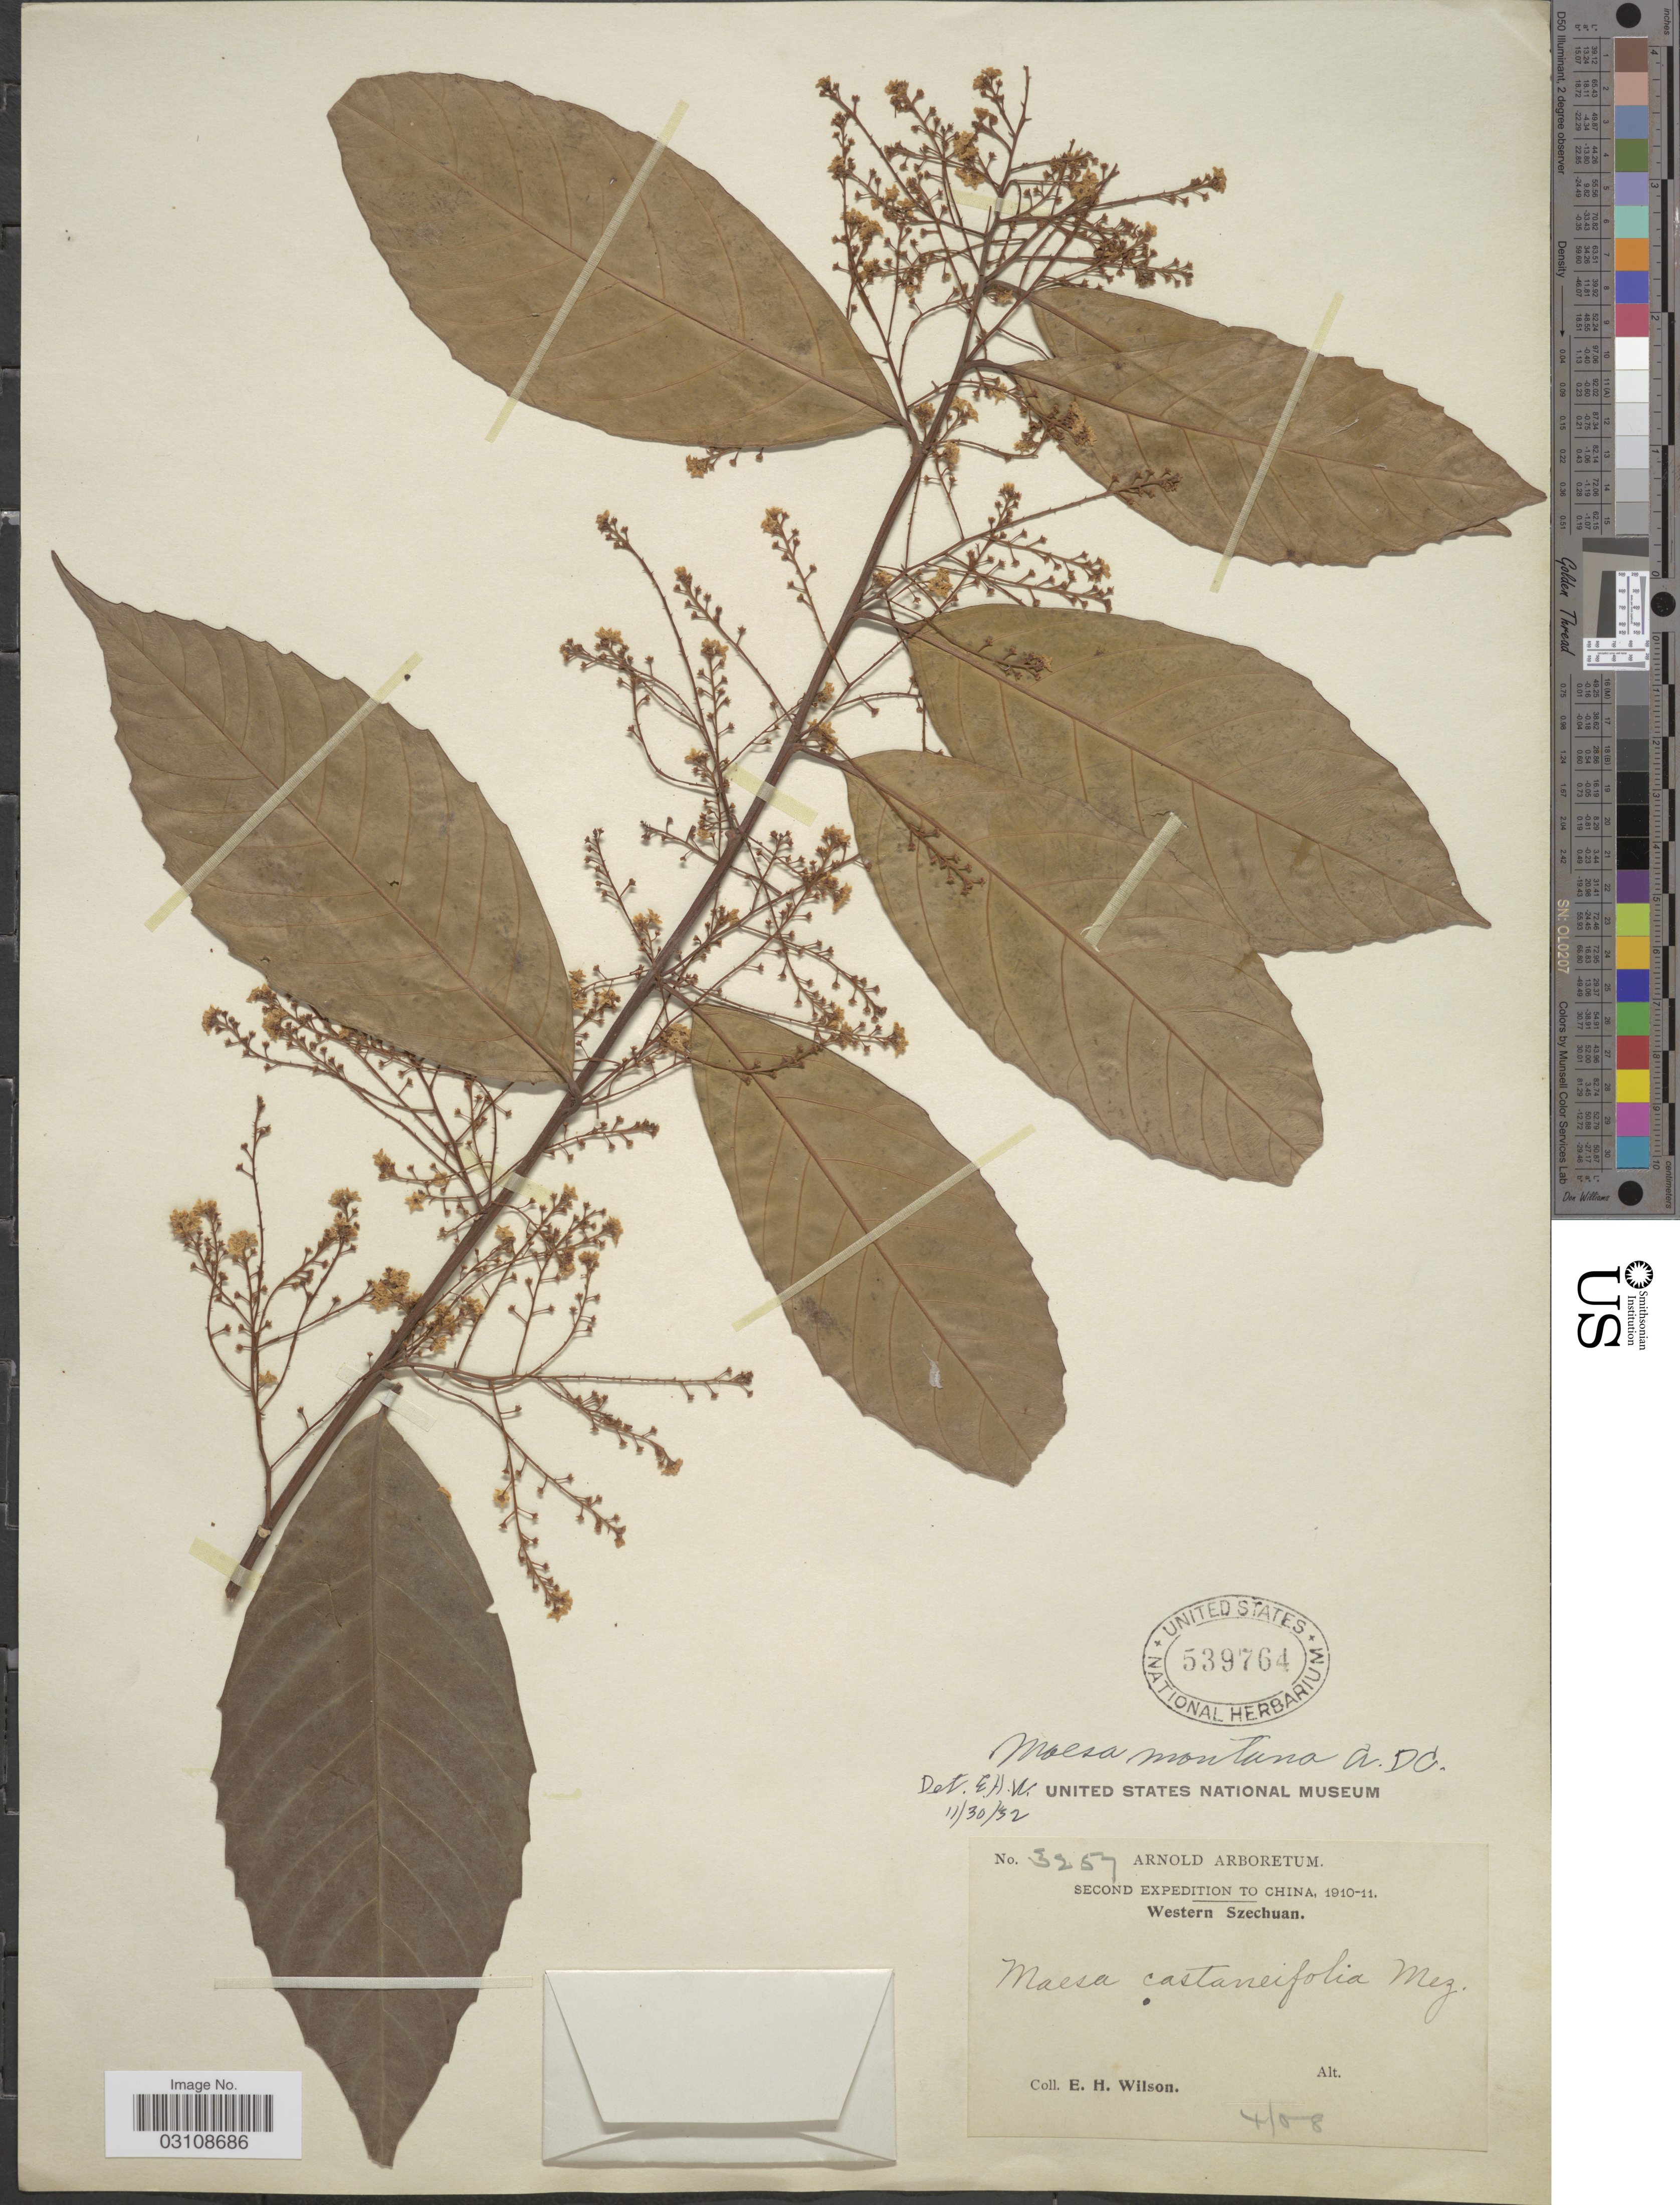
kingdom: Plantae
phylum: Tracheophyta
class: Magnoliopsida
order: Ericales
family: Primulaceae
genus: Maesa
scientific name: Maesa montana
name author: A. DC.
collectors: E. Wilson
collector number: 3257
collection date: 1910-08-04/1911-08-04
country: China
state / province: Sichuan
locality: Western Szechuan.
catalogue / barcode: US 539764